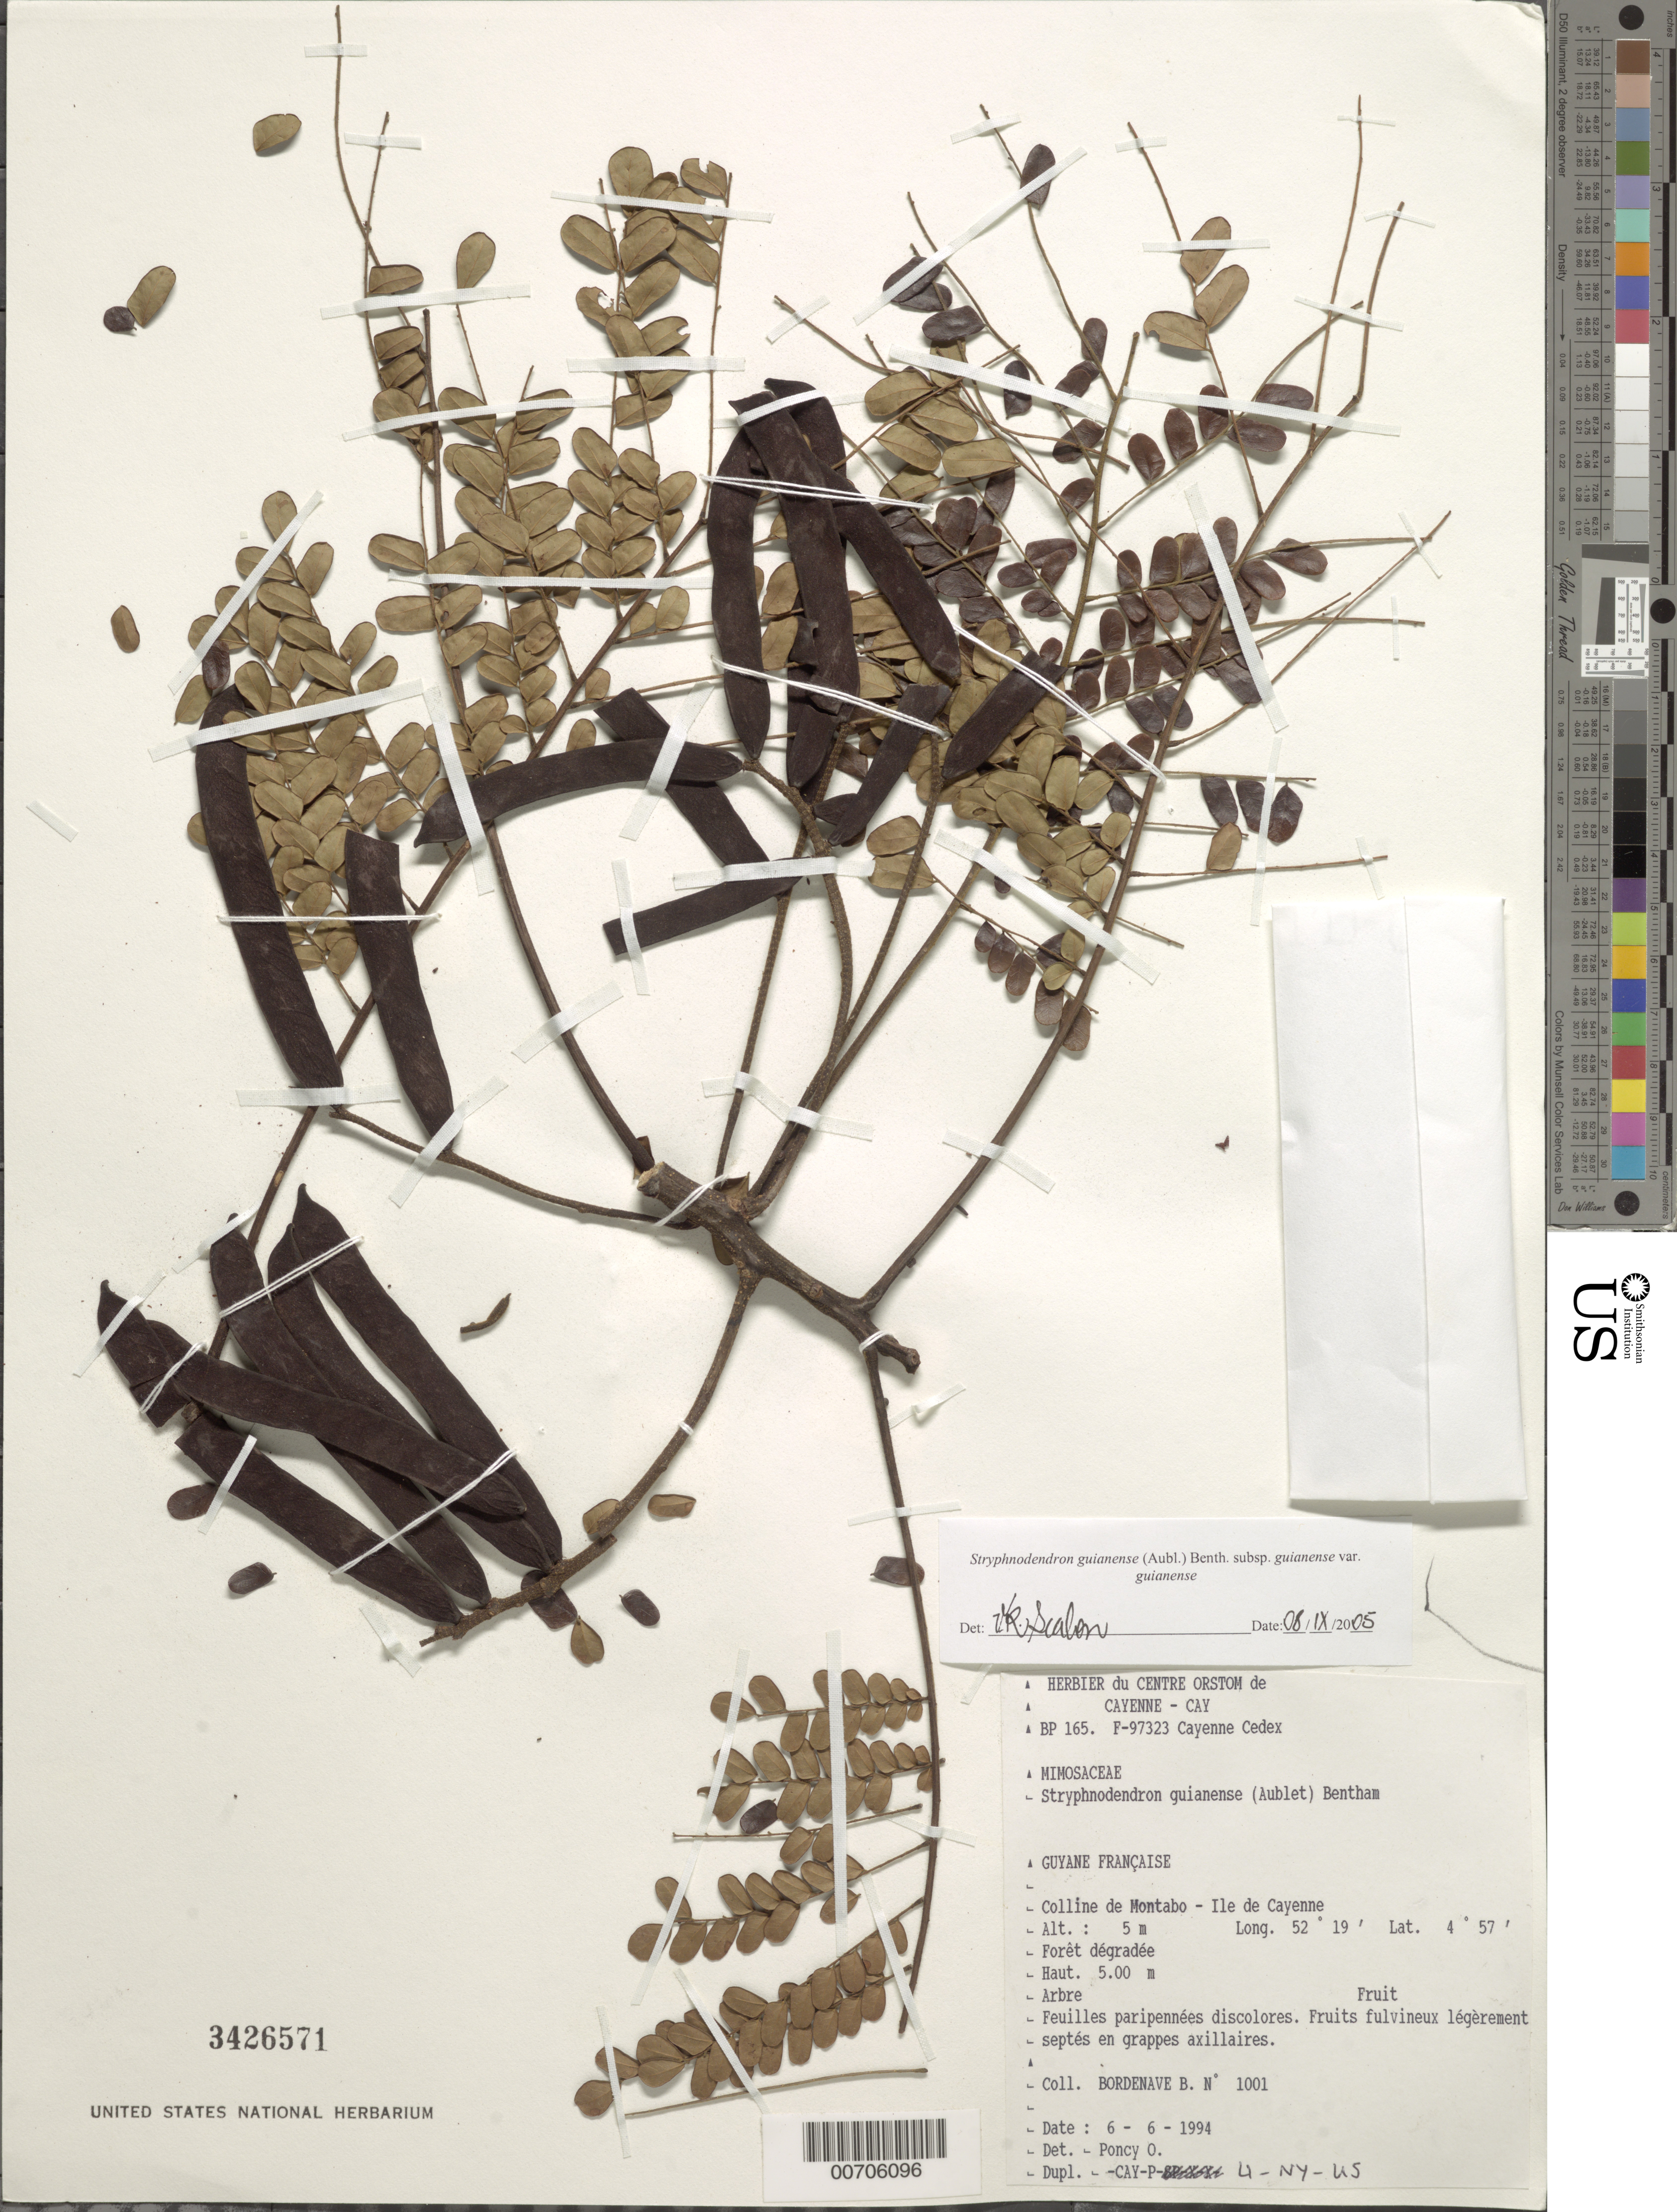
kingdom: Plantae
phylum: Tracheophyta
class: Magnoliopsida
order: Fabales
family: Fabaceae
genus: Stryphnodendron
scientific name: Stryphnodendron guianense subsp. guianense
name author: (Aubl.) Benth.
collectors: B. Bordenave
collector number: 1001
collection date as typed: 6-Jun-94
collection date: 1994-06-06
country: French Guiana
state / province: Cayenne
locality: Colline de Montabo, Ile de Cayenne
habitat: Disturbed forest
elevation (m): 5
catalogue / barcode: US 3426571